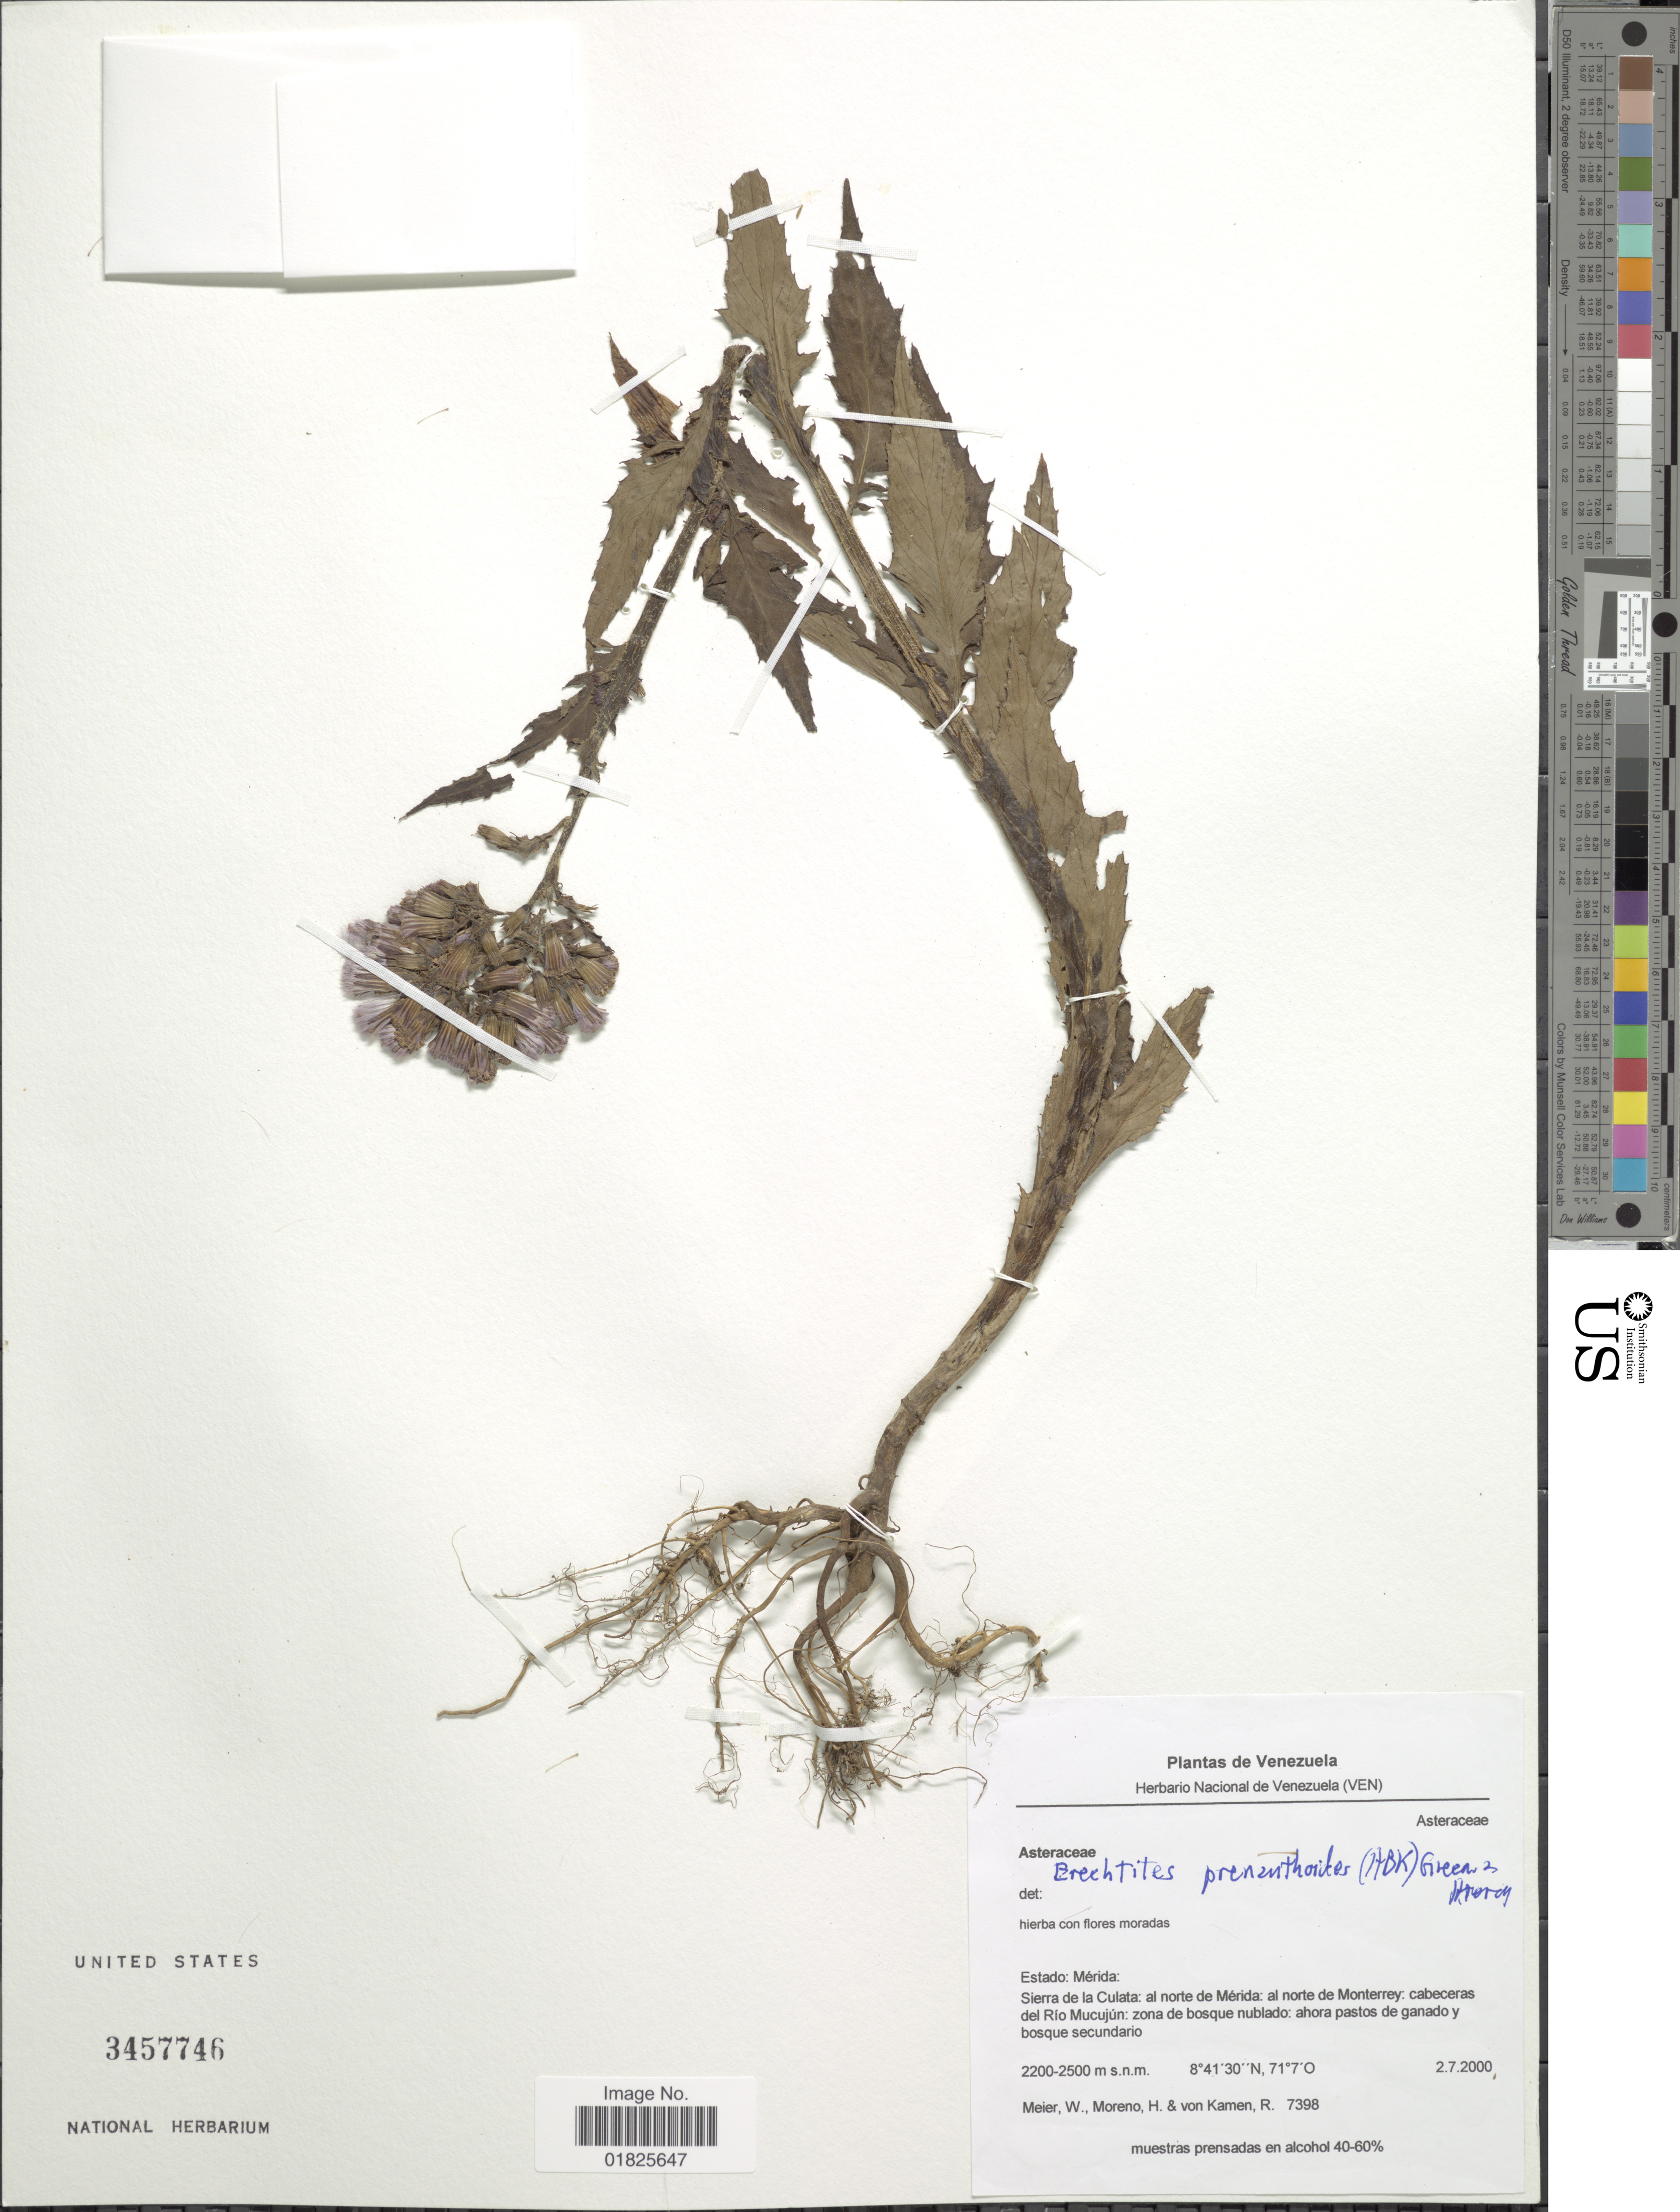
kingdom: Plantae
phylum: Tracheophyta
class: Magnoliopsida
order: Asterales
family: Asteraceae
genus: Erechtites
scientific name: Erechtites prenanthoides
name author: Hook. f.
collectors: W. Meier, H. Moreno & R. von Kamen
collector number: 7398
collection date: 2000-07-02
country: Venezuela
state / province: Mérida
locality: Sierra de la Culata: al norte de Merida: al norte de Monterrey: cabeceras del Rio Mucujun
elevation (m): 2200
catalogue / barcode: US 3457746